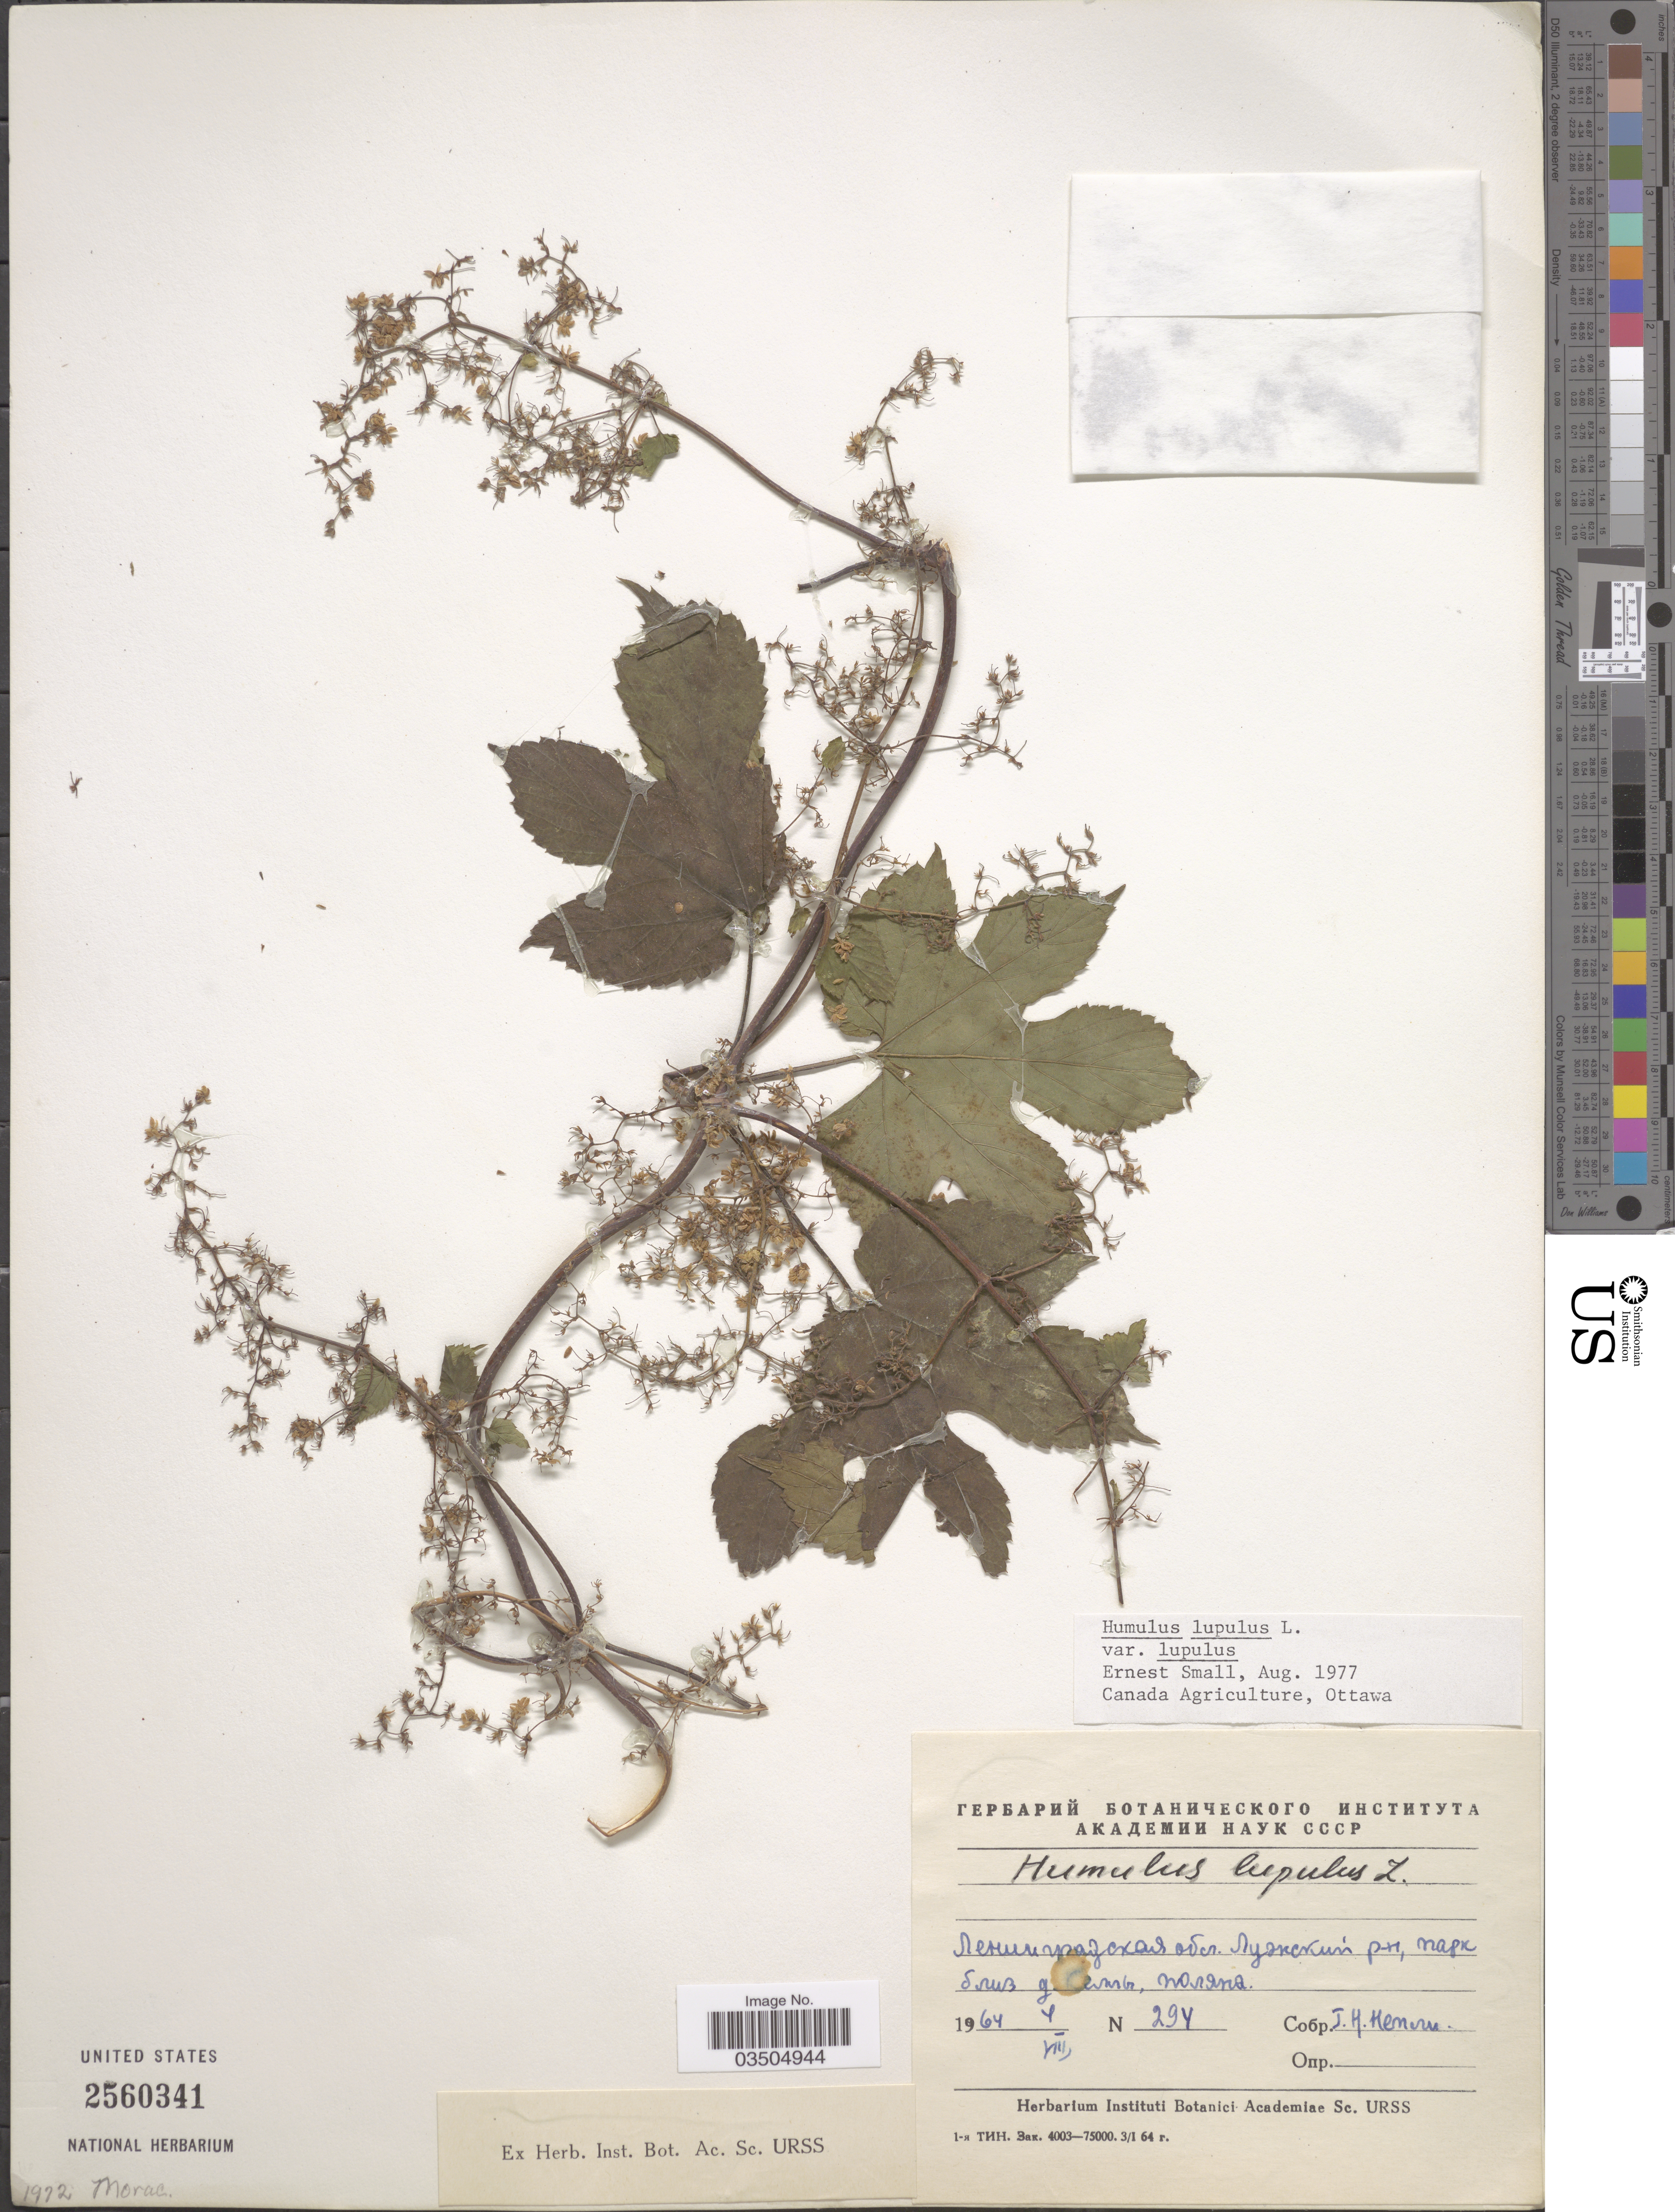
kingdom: Plantae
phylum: Tracheophyta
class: Magnoliopsida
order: Rosales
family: Cannabaceae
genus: Humulus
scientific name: Humulus lupulus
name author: L.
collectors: G. Nepli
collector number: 29Y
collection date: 1964-08-04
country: Russian Federation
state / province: Leningrad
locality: Near Kelp.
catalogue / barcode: US 2560341